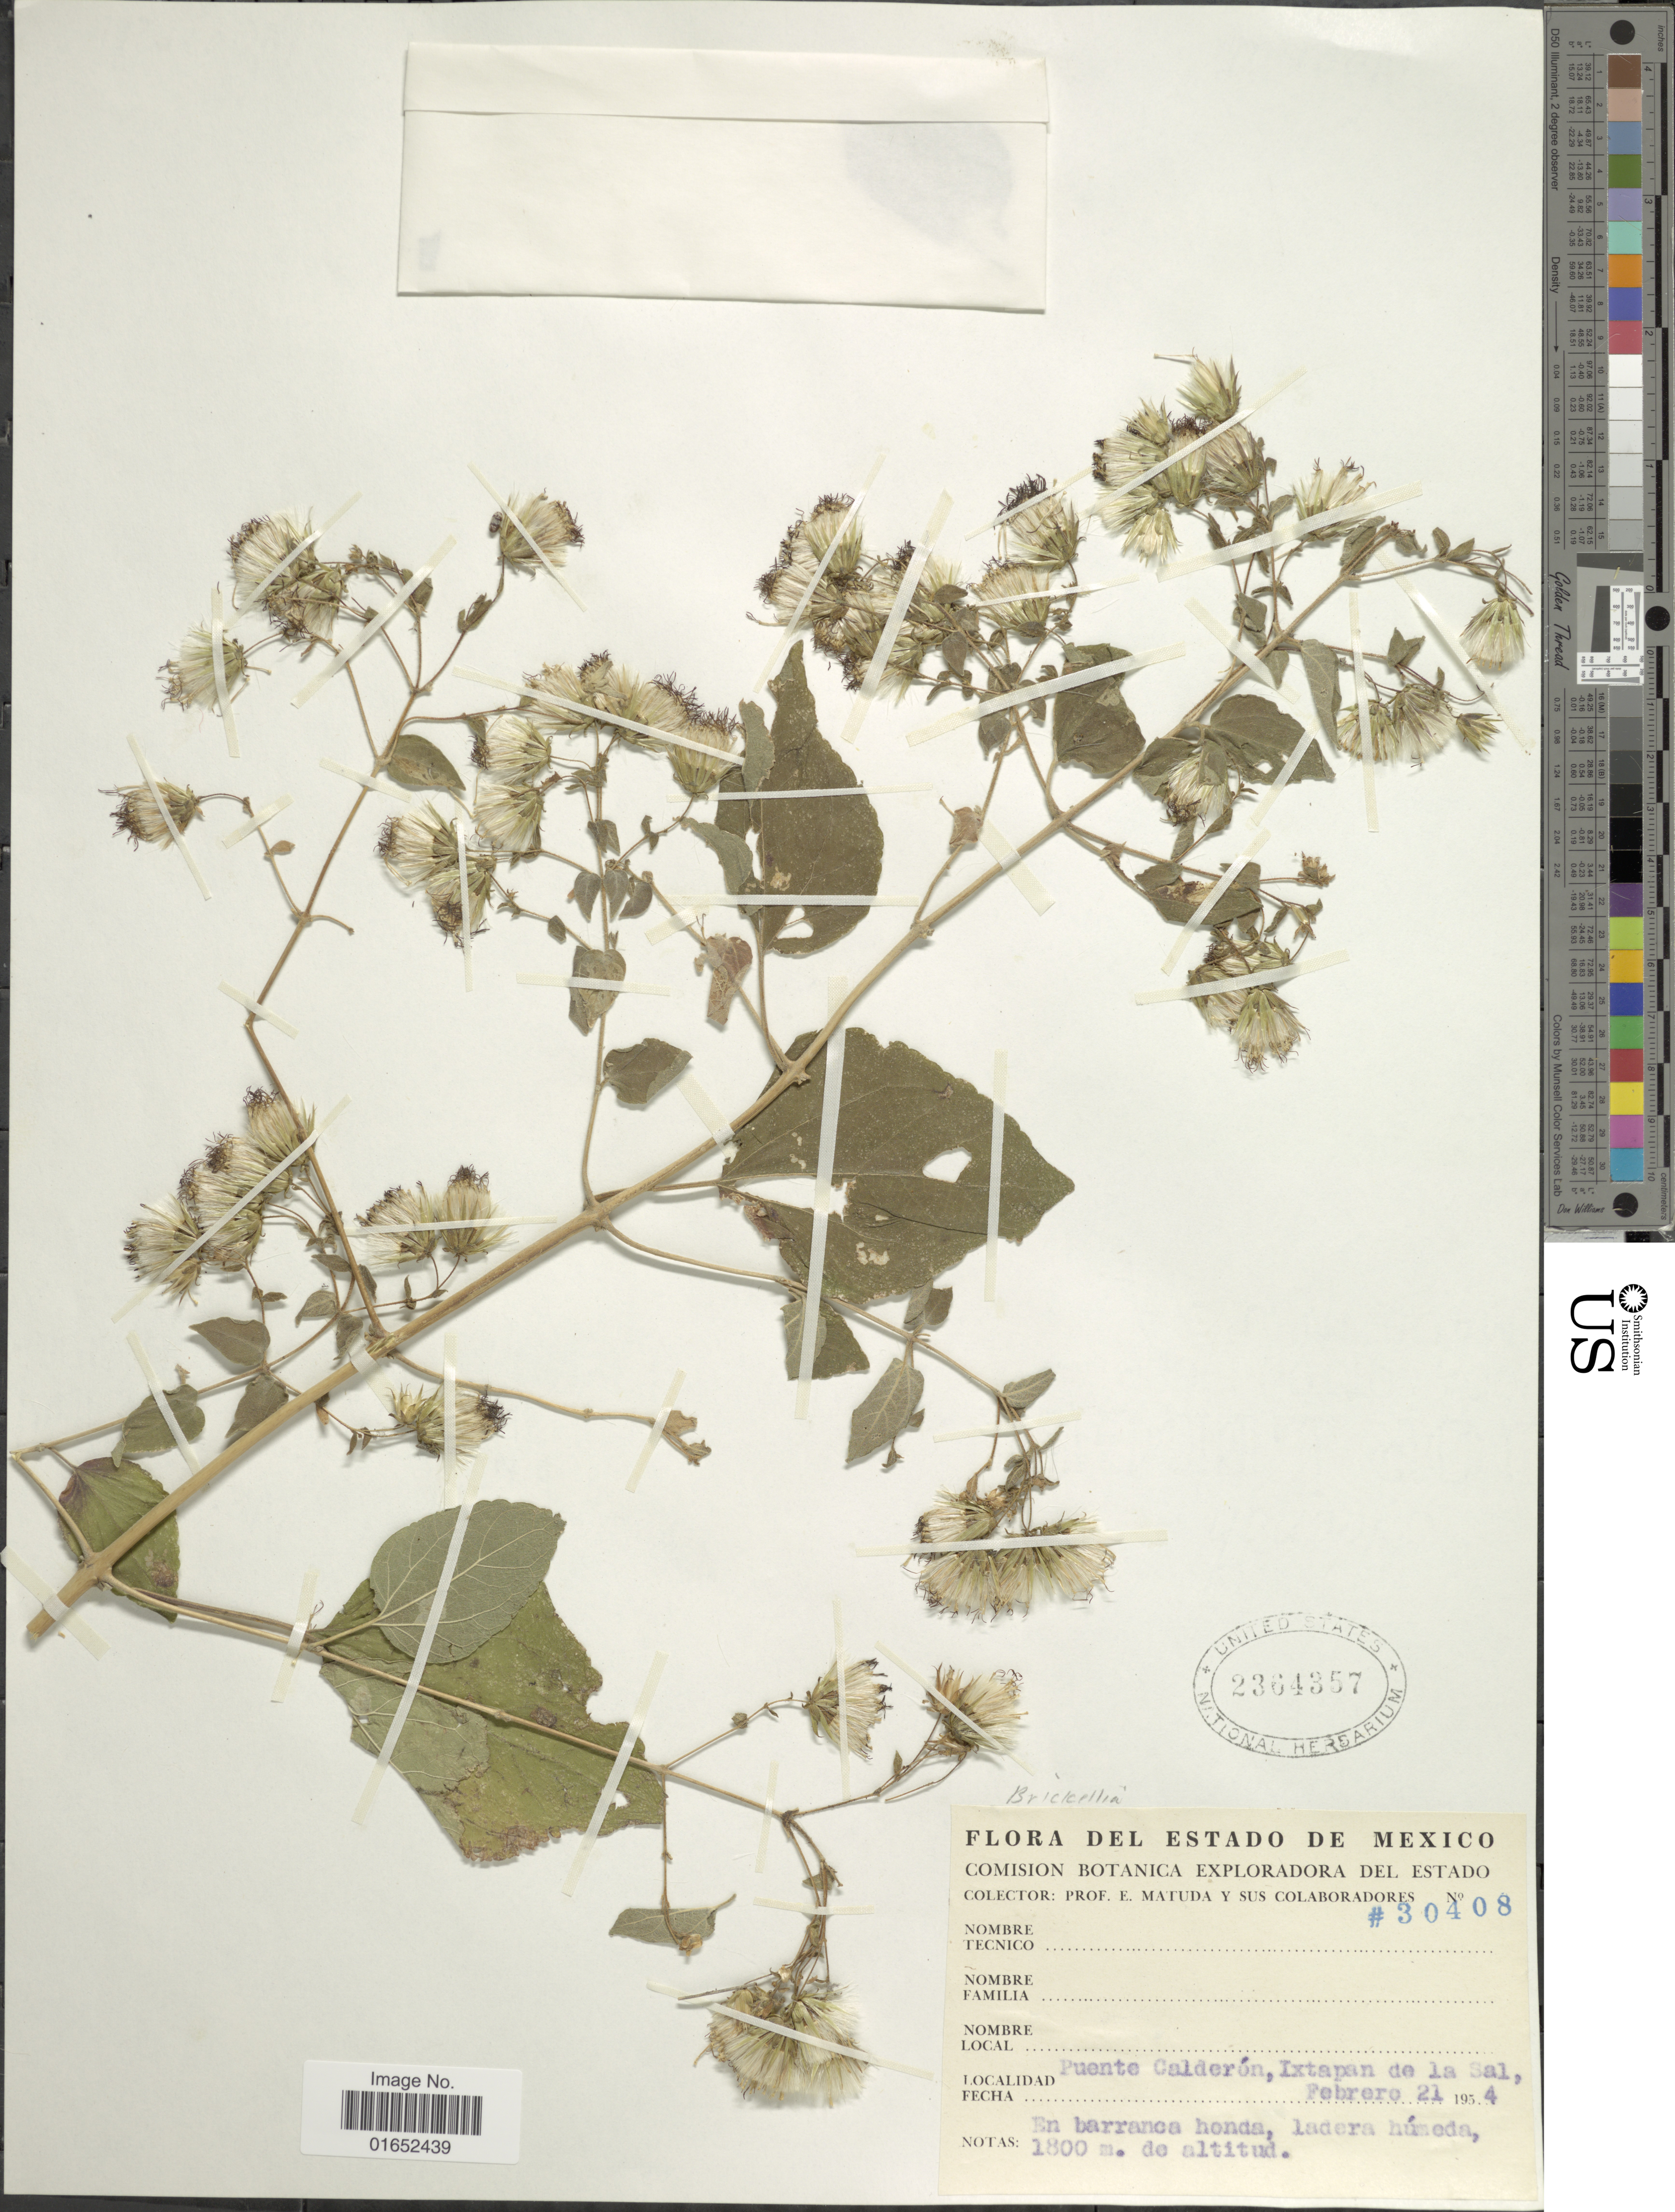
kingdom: Plantae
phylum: Tracheophyta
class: Magnoliopsida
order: Asterales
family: Asteraceae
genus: Brickellia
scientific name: Brickellia sp.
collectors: E. Matuda & et al.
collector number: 30408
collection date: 1954-02-21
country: Mexico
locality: Puente Calderón, Ixtapan de la Sal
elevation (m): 1800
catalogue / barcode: US 2364357